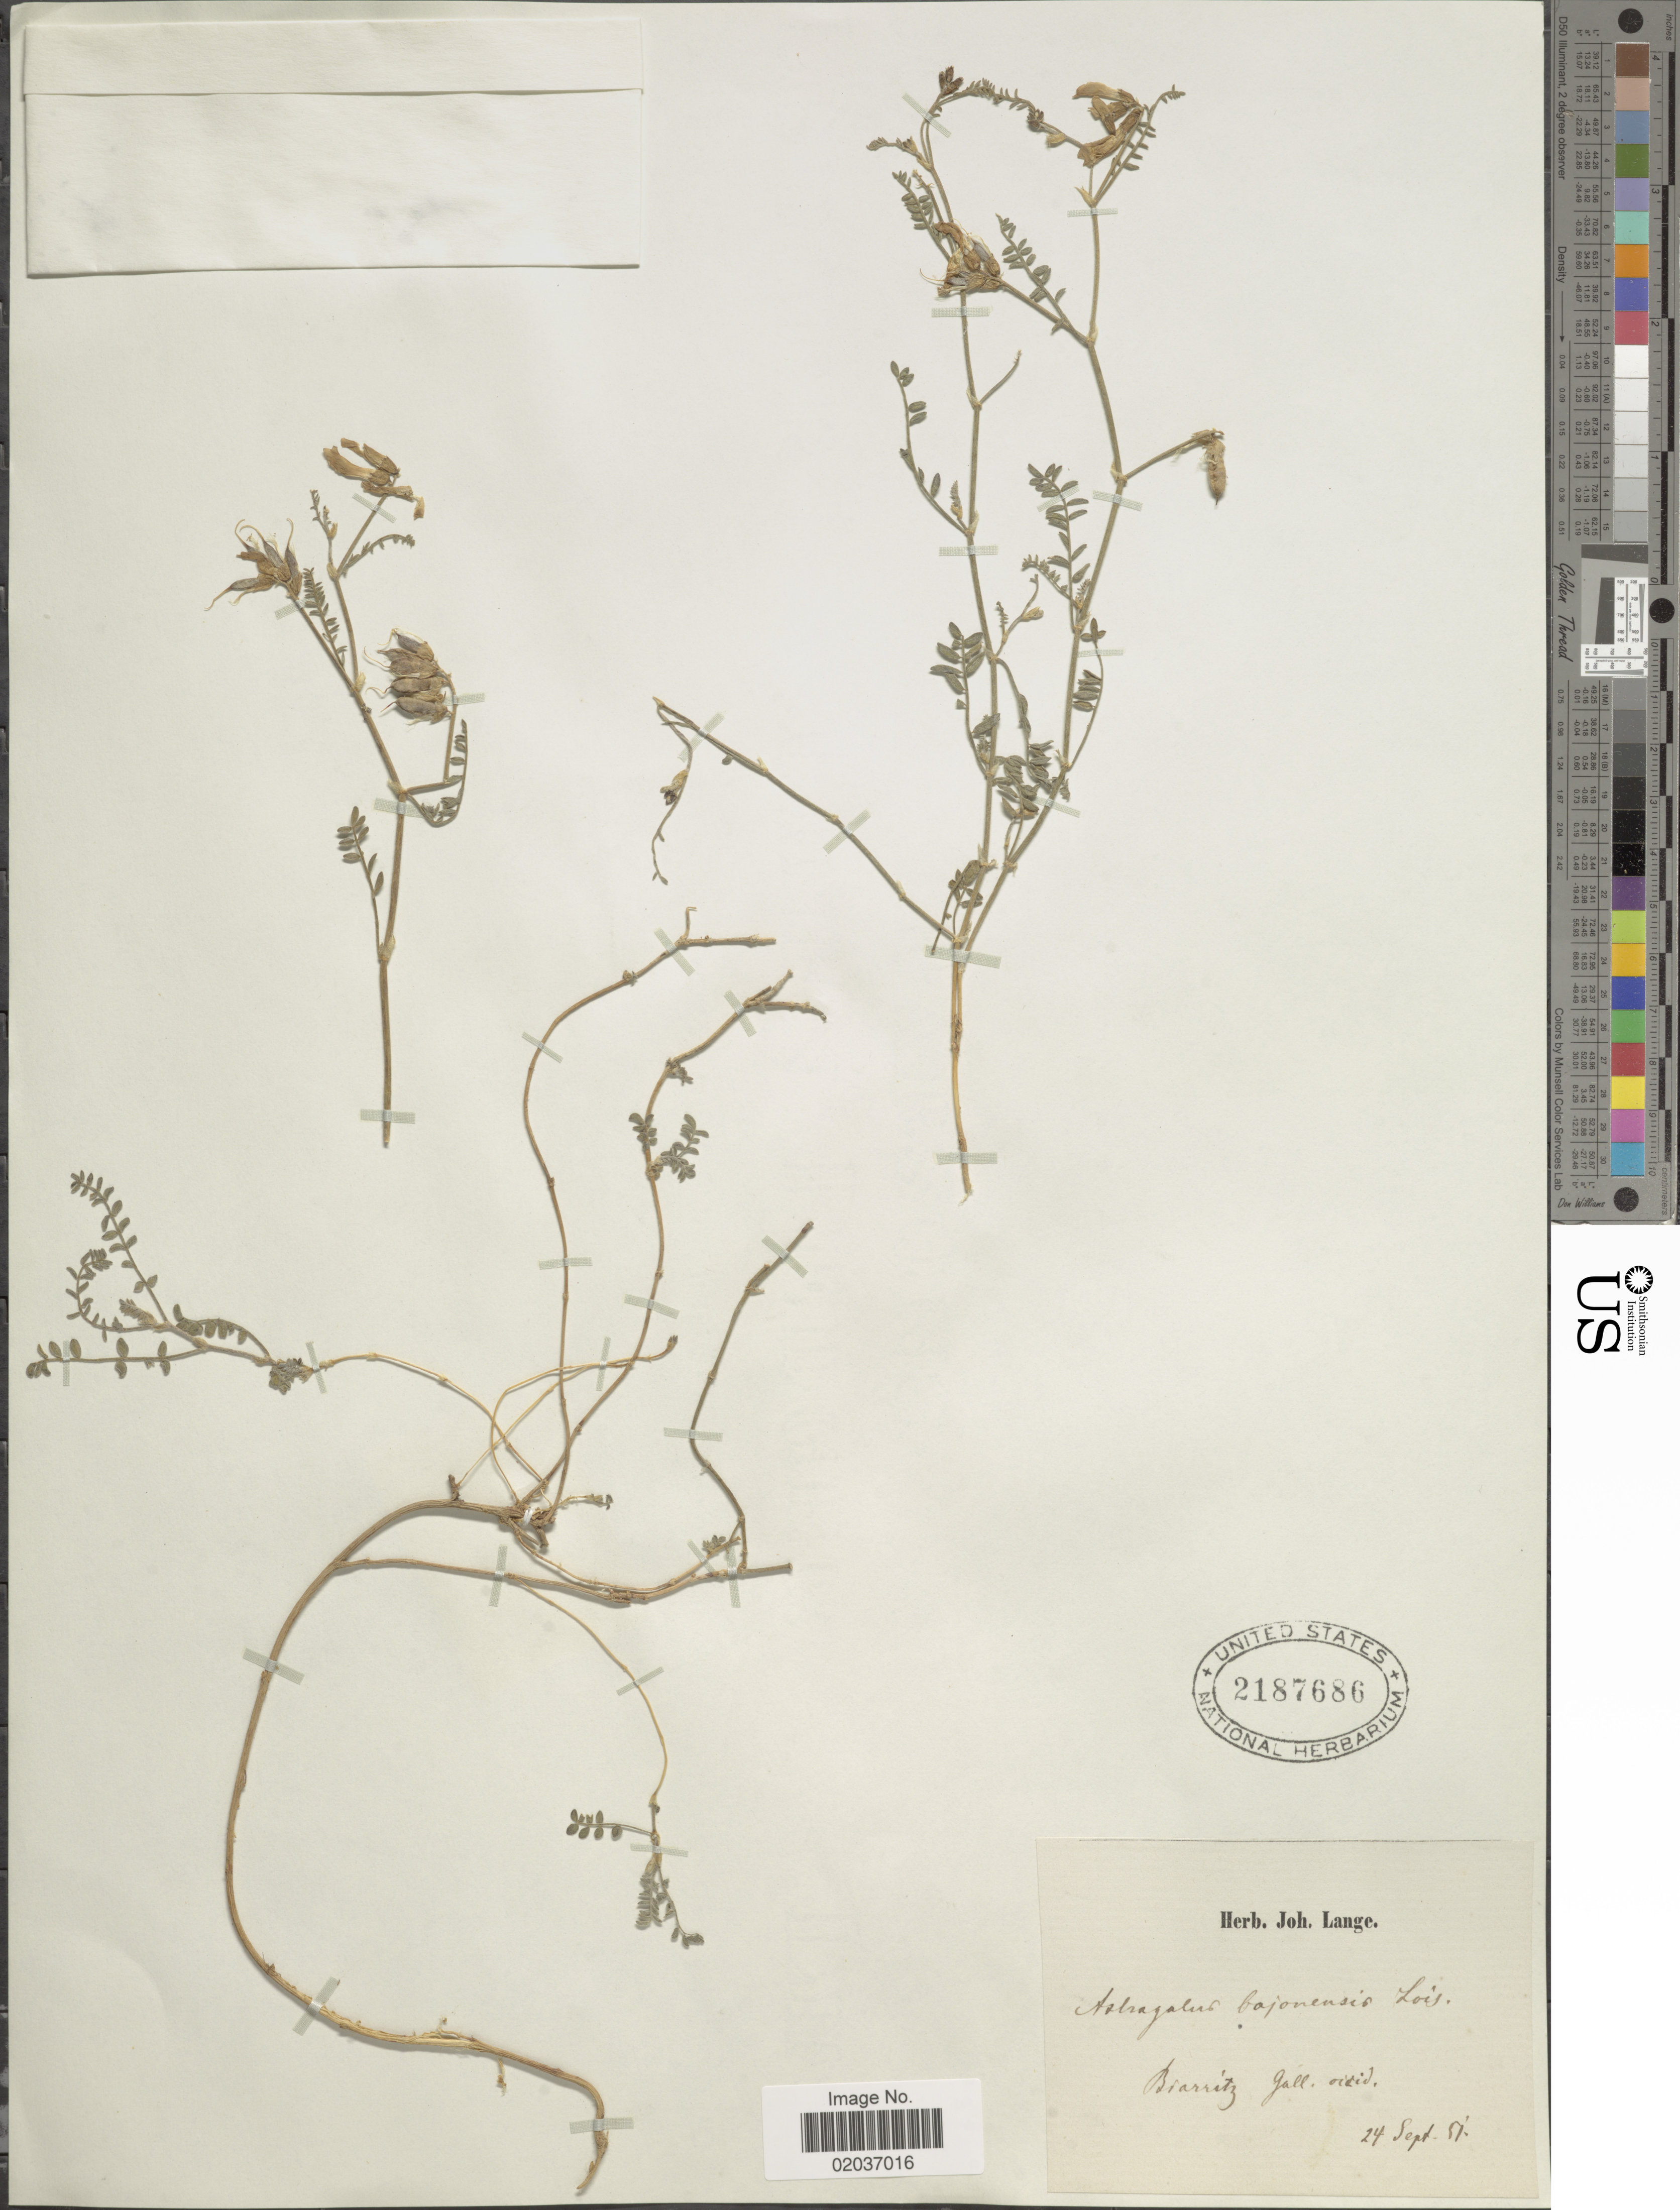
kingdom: Plantae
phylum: Tracheophyta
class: Magnoliopsida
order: Fabales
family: Fabaceae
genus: Astragalus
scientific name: Astragalus baionensis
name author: Loisel.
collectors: ex herb. Joh. Lange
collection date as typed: Transcribed d/m/y: 24/9/51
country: France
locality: Biarritz Gall. occid.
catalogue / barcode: US 2187686